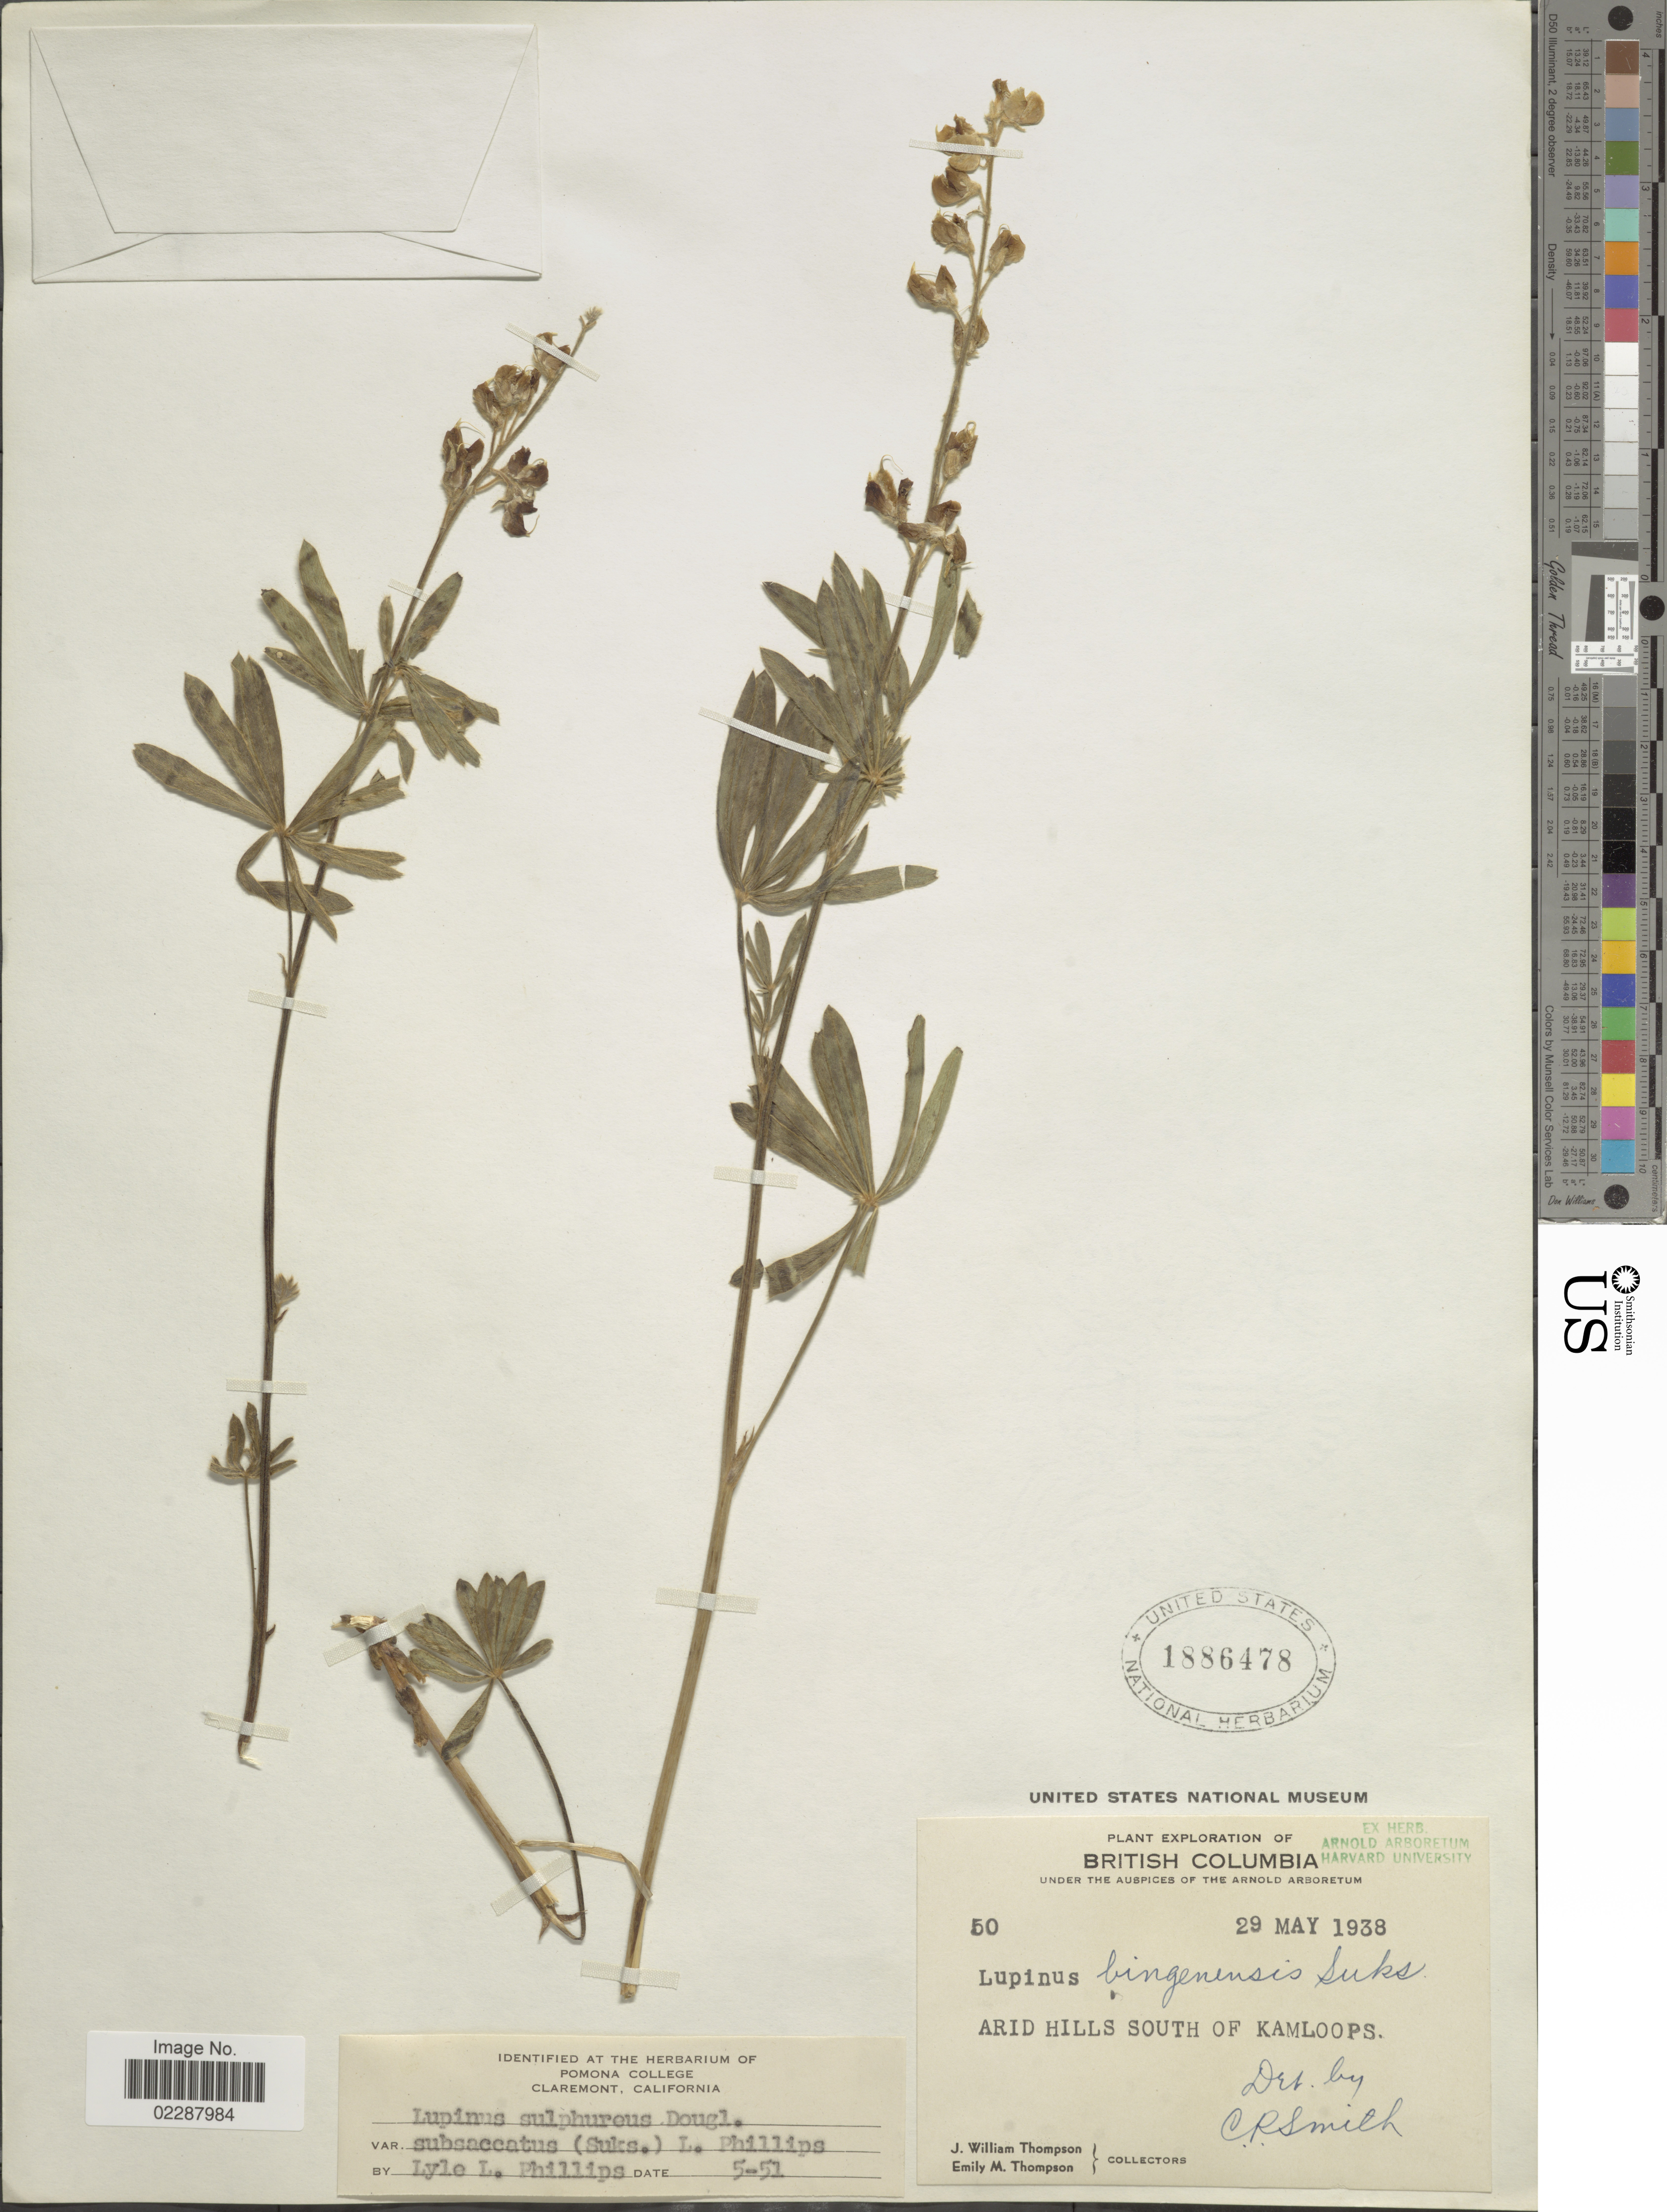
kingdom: Plantae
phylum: Tracheophyta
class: Magnoliopsida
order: Fabales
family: Fabaceae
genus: Lupinus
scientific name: Lupinus sulphureus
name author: Douglas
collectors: J. W. Thompson & E. M. Thompson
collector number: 50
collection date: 1938-05-29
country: Canada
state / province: British Columbia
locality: Arid Hills south of Kamloops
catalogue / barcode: US 1886478